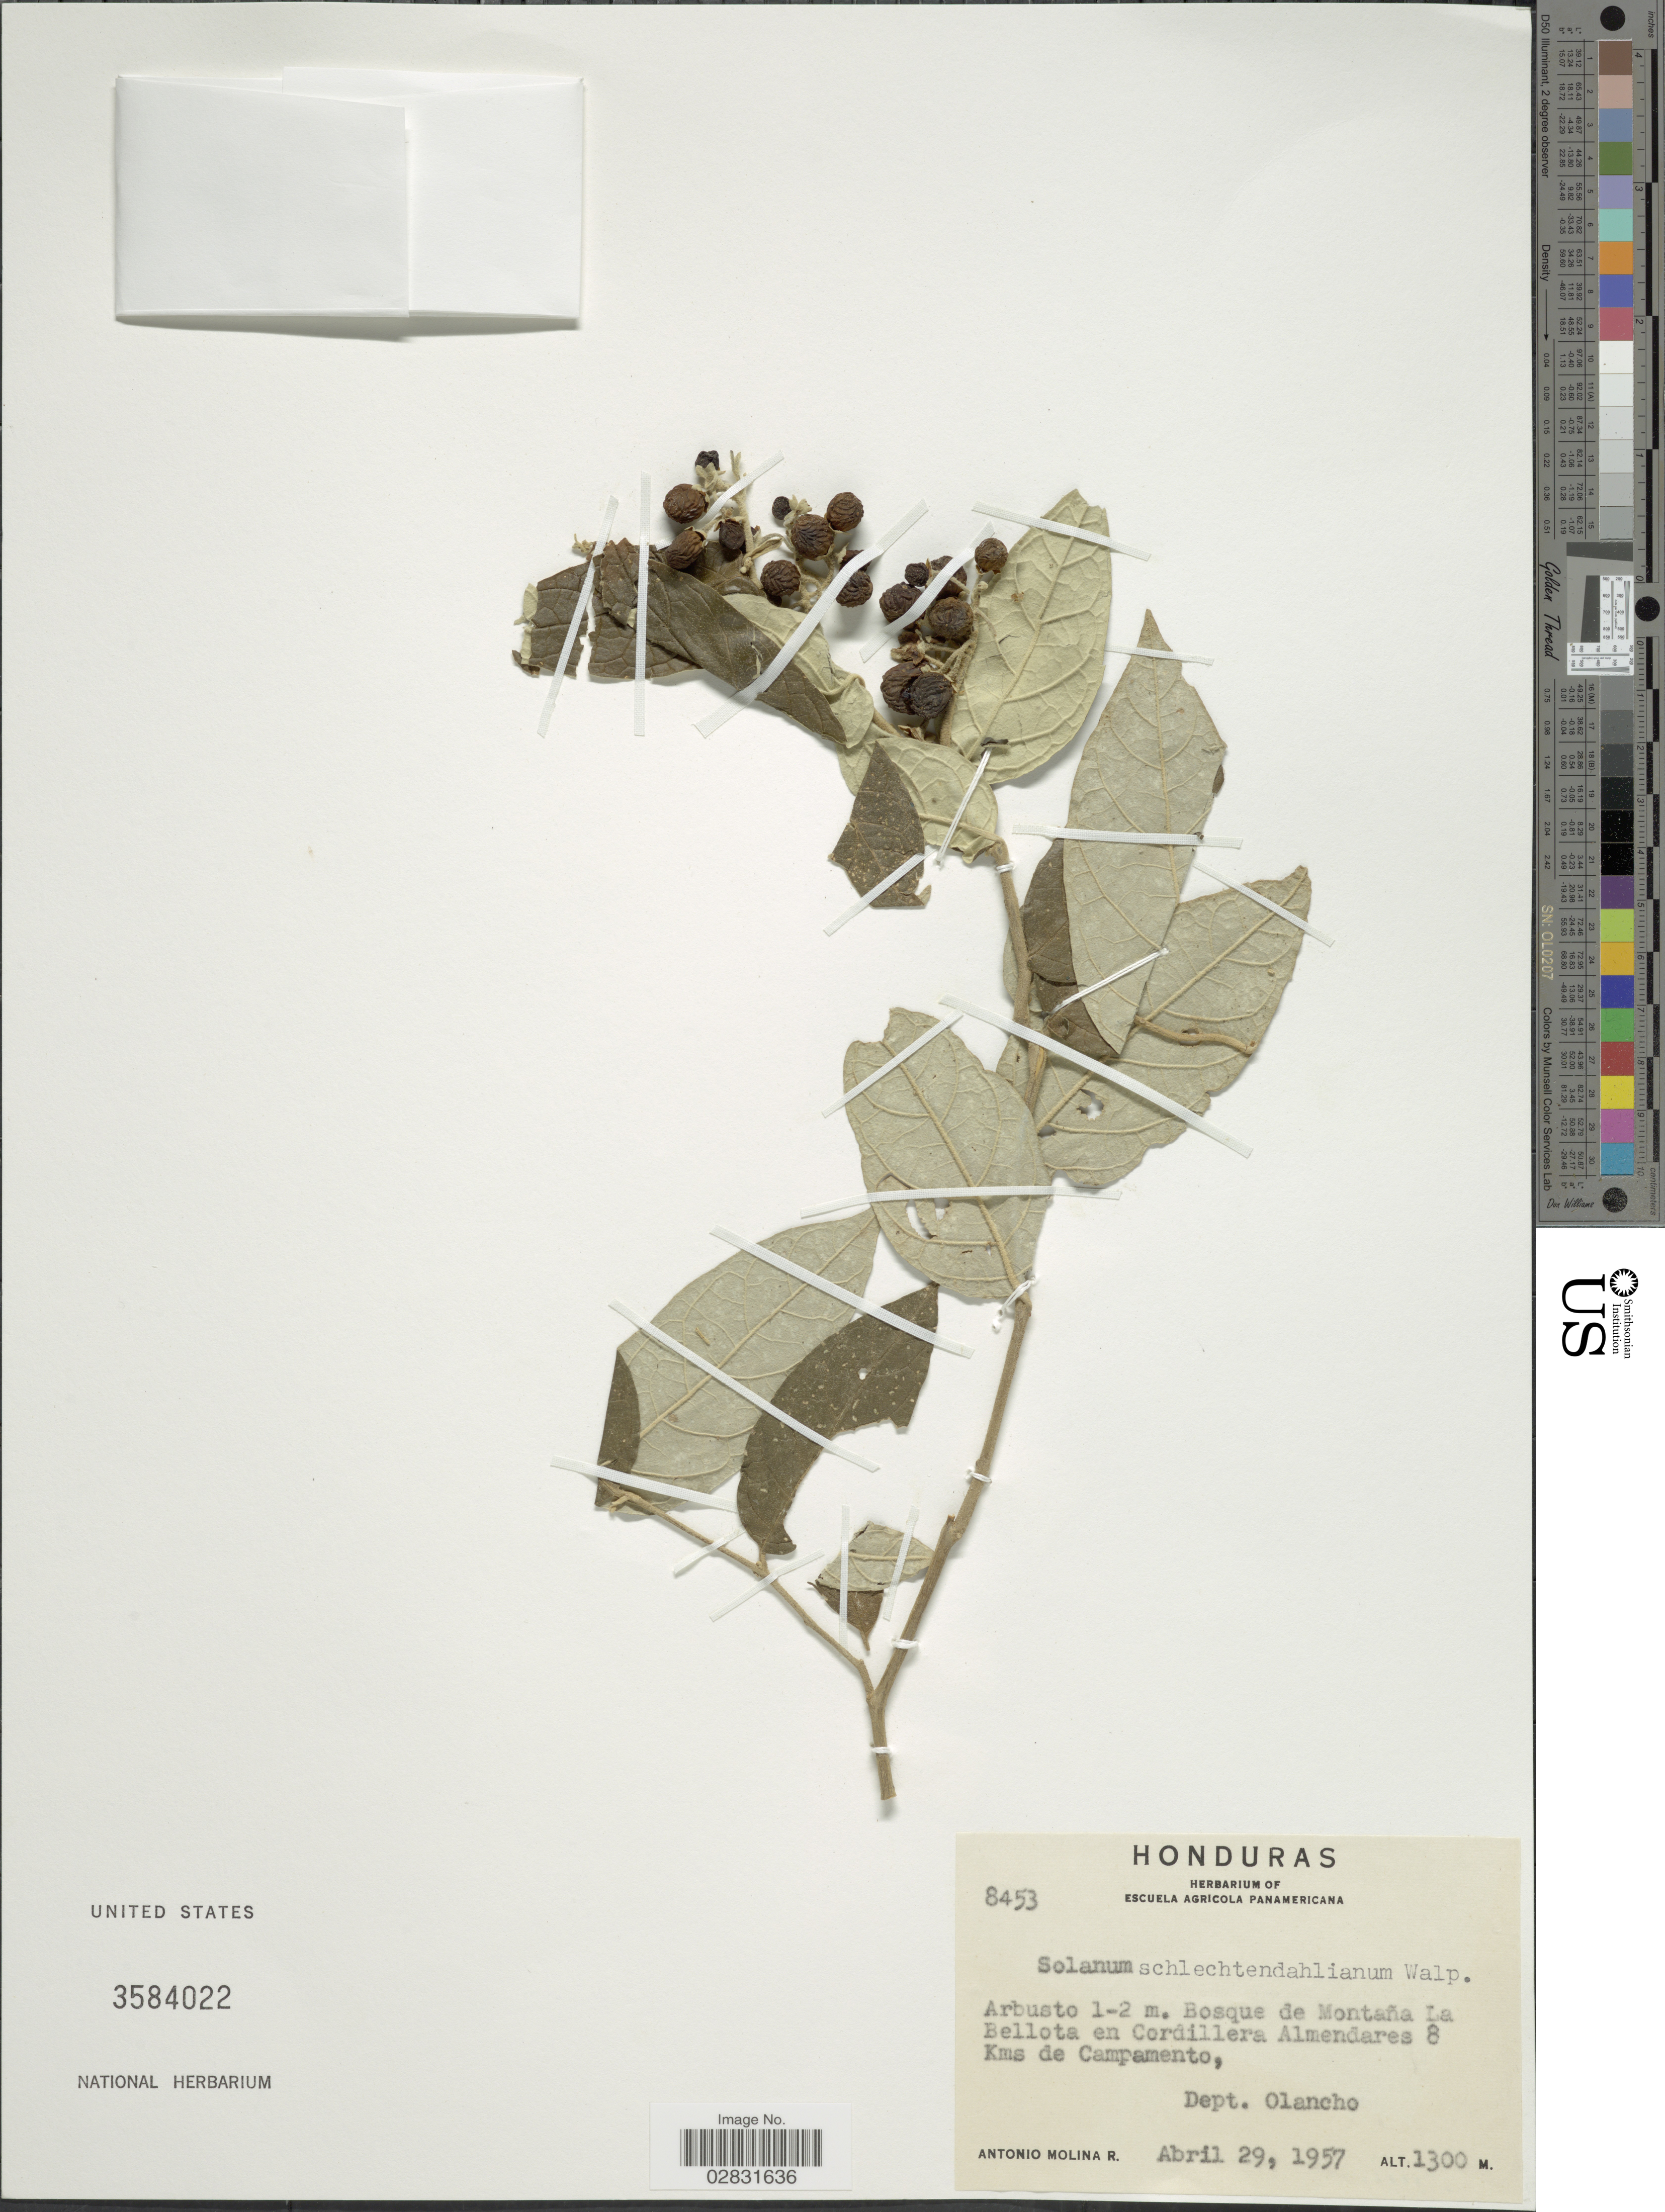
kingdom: Plantae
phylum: Tracheophyta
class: Magnoliopsida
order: Solanales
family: Solanaceae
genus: Solanum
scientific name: Solanum schlechtendalianum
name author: Walp.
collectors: A. Molina R.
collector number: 8453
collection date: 1957-04-29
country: Honduras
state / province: Olancho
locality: Bosque de Montaña La Bellota en Cordillera Almendares 8 Kms de Campamento, Dept. Olancho.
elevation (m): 1300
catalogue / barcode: US 3584022